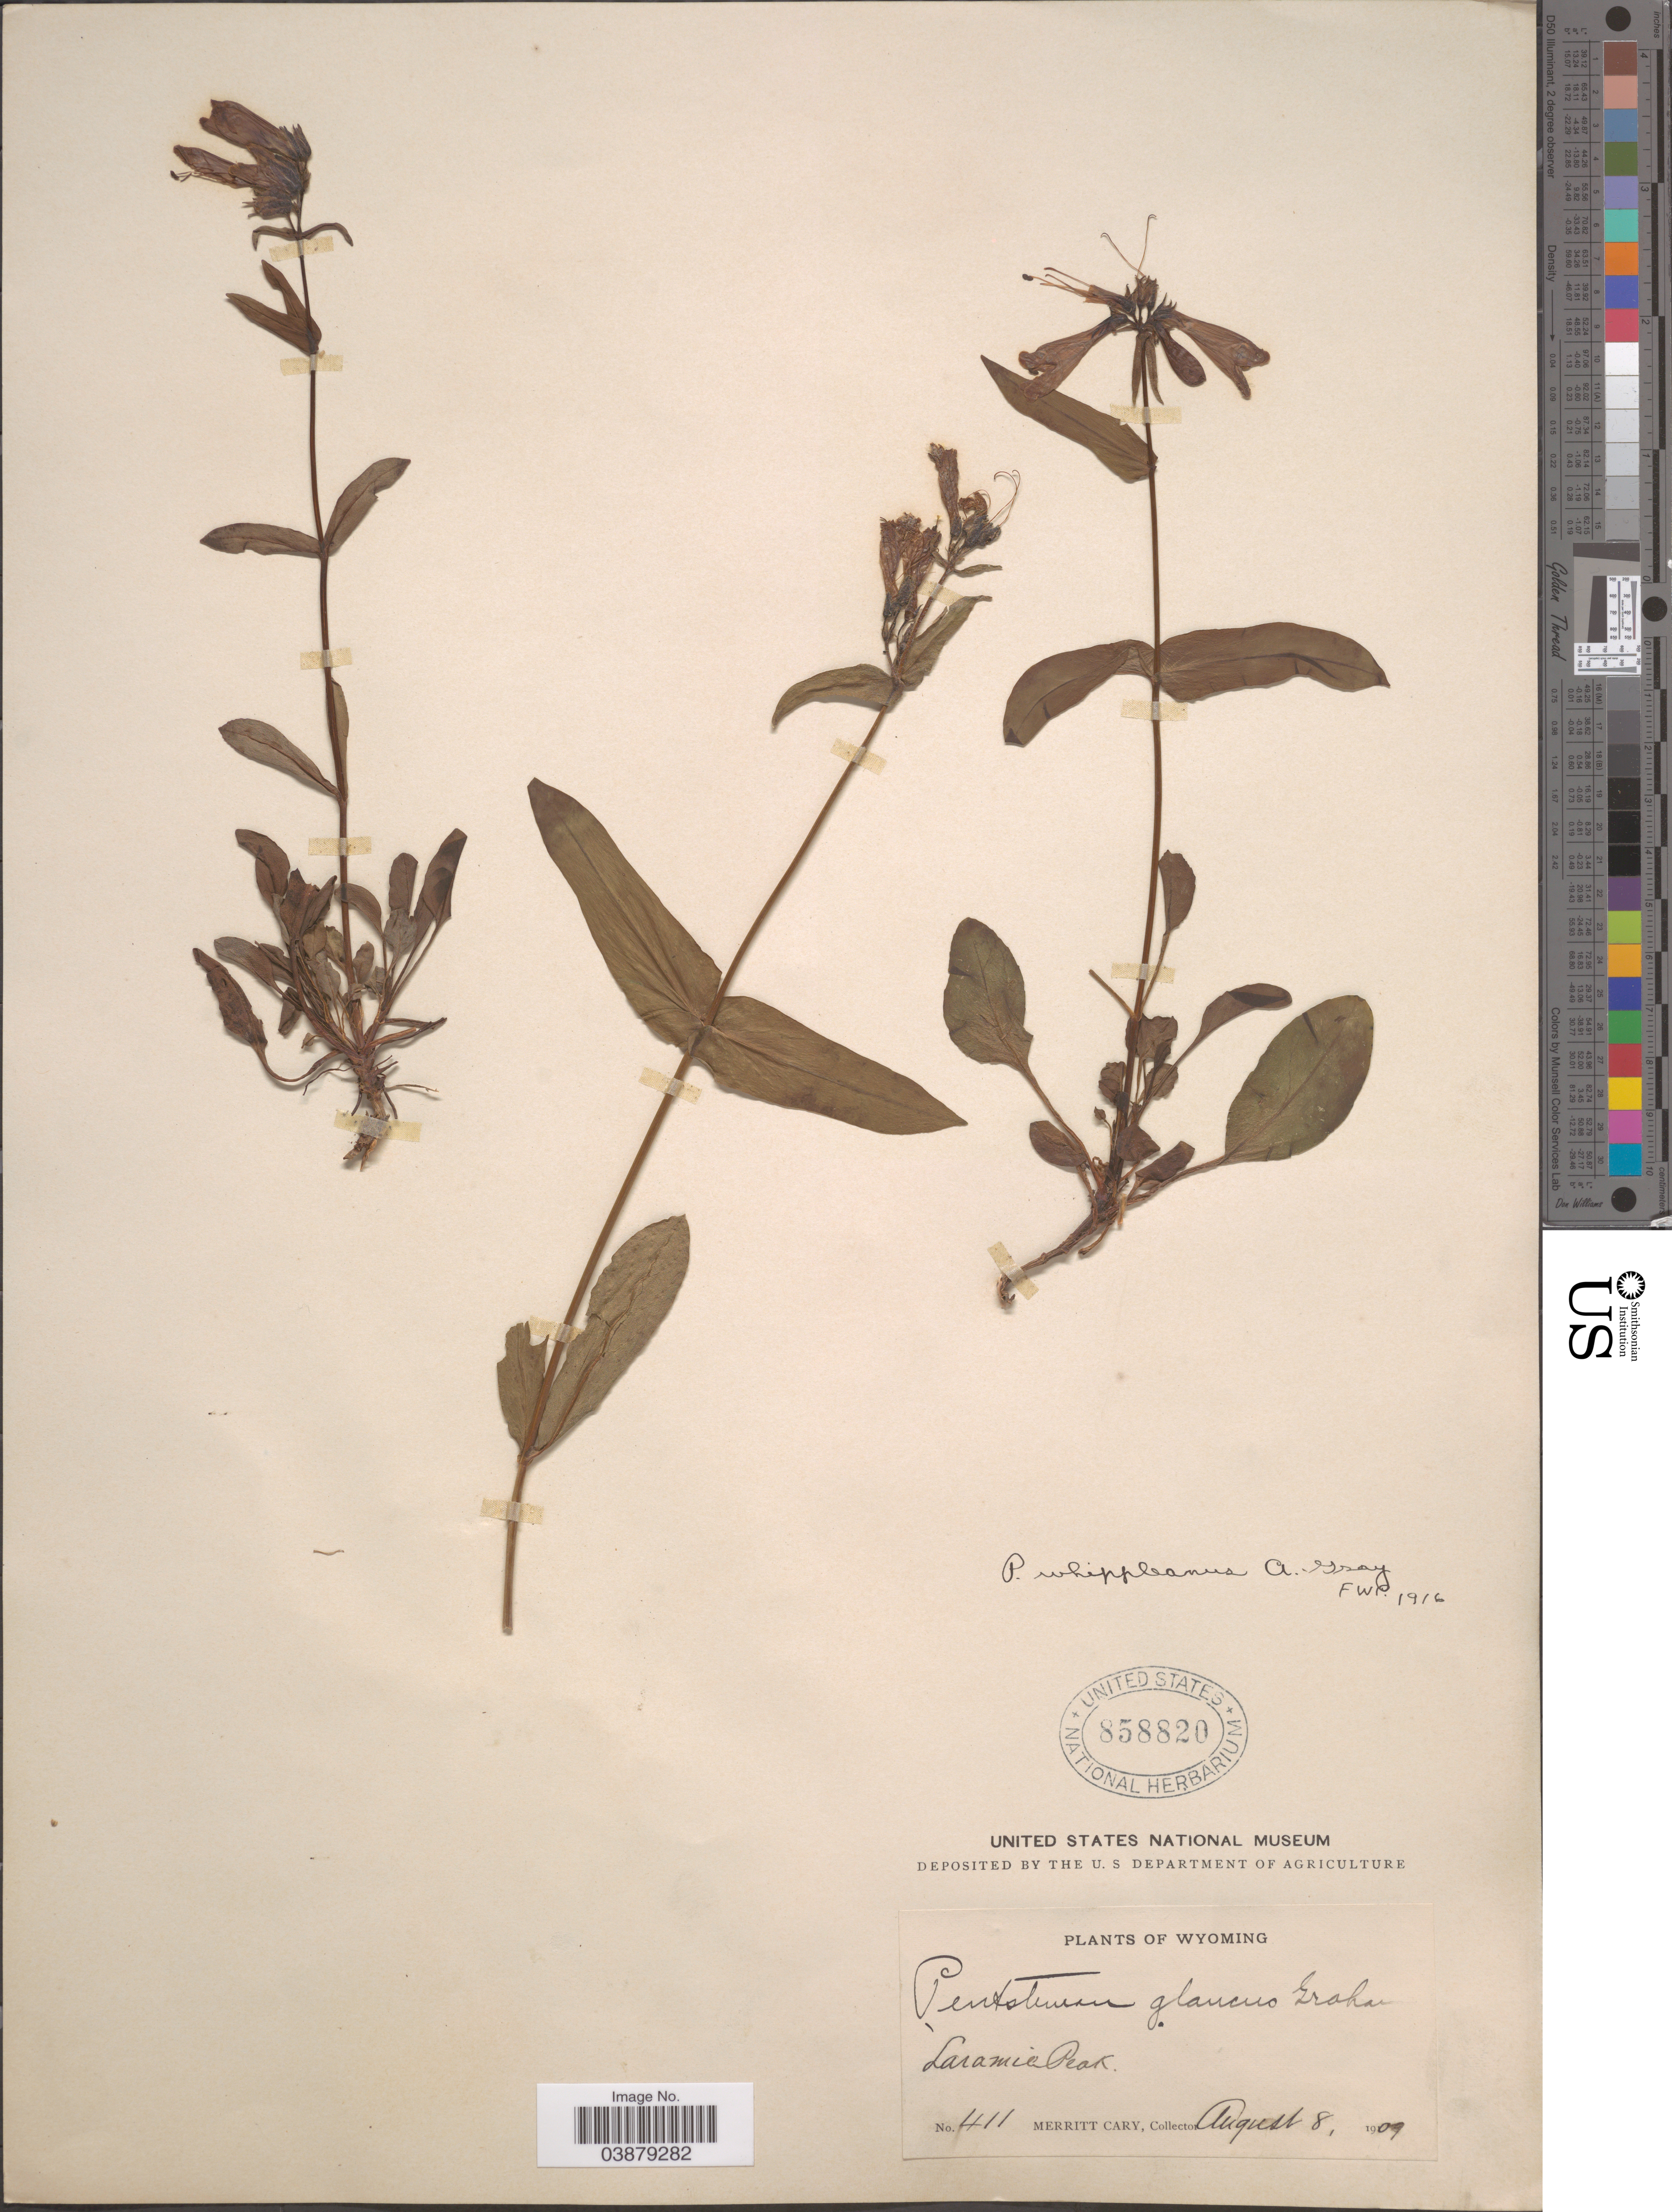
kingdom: Plantae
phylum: Tracheophyta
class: Magnoliopsida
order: Lamiales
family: Plantaginaceae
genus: Penstemon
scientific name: Penstemon whippleanus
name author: A. Gray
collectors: M. Cary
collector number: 411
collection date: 1909-08-08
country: United States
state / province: Wyoming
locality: Laramie Peak.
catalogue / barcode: US 858820